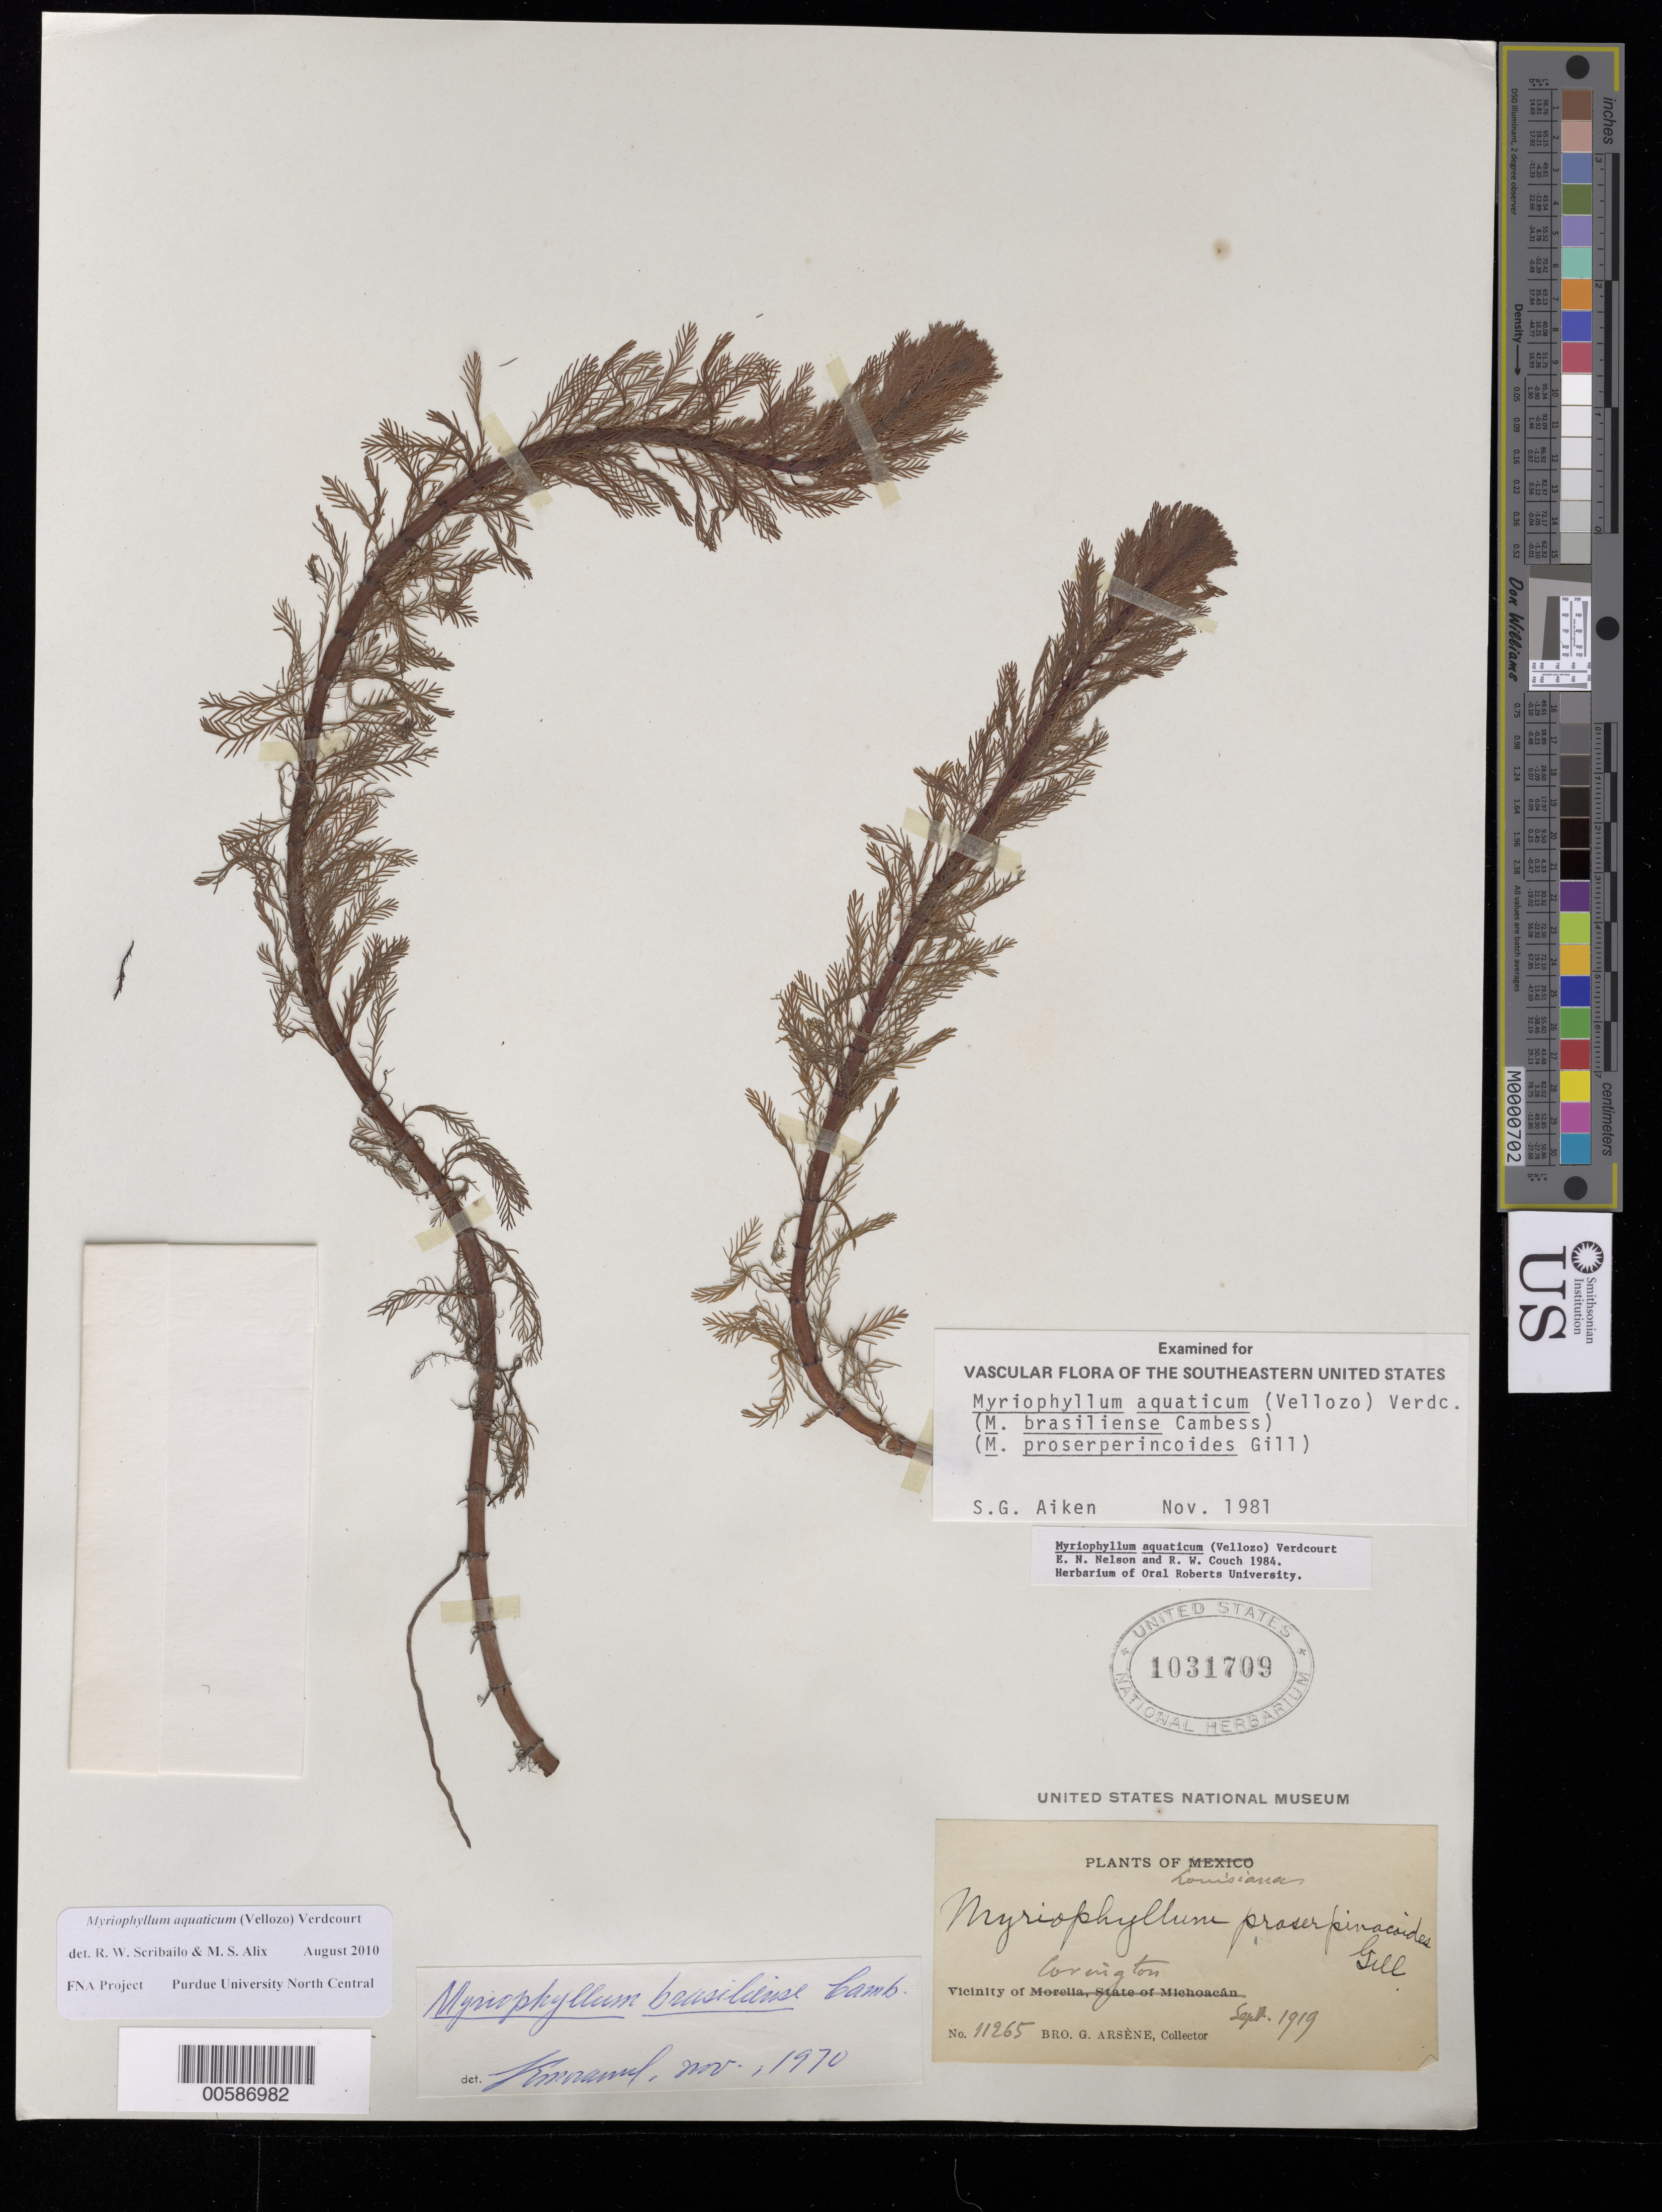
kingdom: Plantae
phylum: Tracheophyta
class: Magnoliopsida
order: Saxifragales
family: Haloragaceae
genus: Myriophyllum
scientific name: Myriophyllum aquaticum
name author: (Vell.) Verdc.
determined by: Scribailo, R. W.; Alix, M. S.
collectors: Bro. G. Arsène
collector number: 11265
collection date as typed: Sep 1919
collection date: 1919-09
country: United States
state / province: Louisiana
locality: Covington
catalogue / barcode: US 1031709